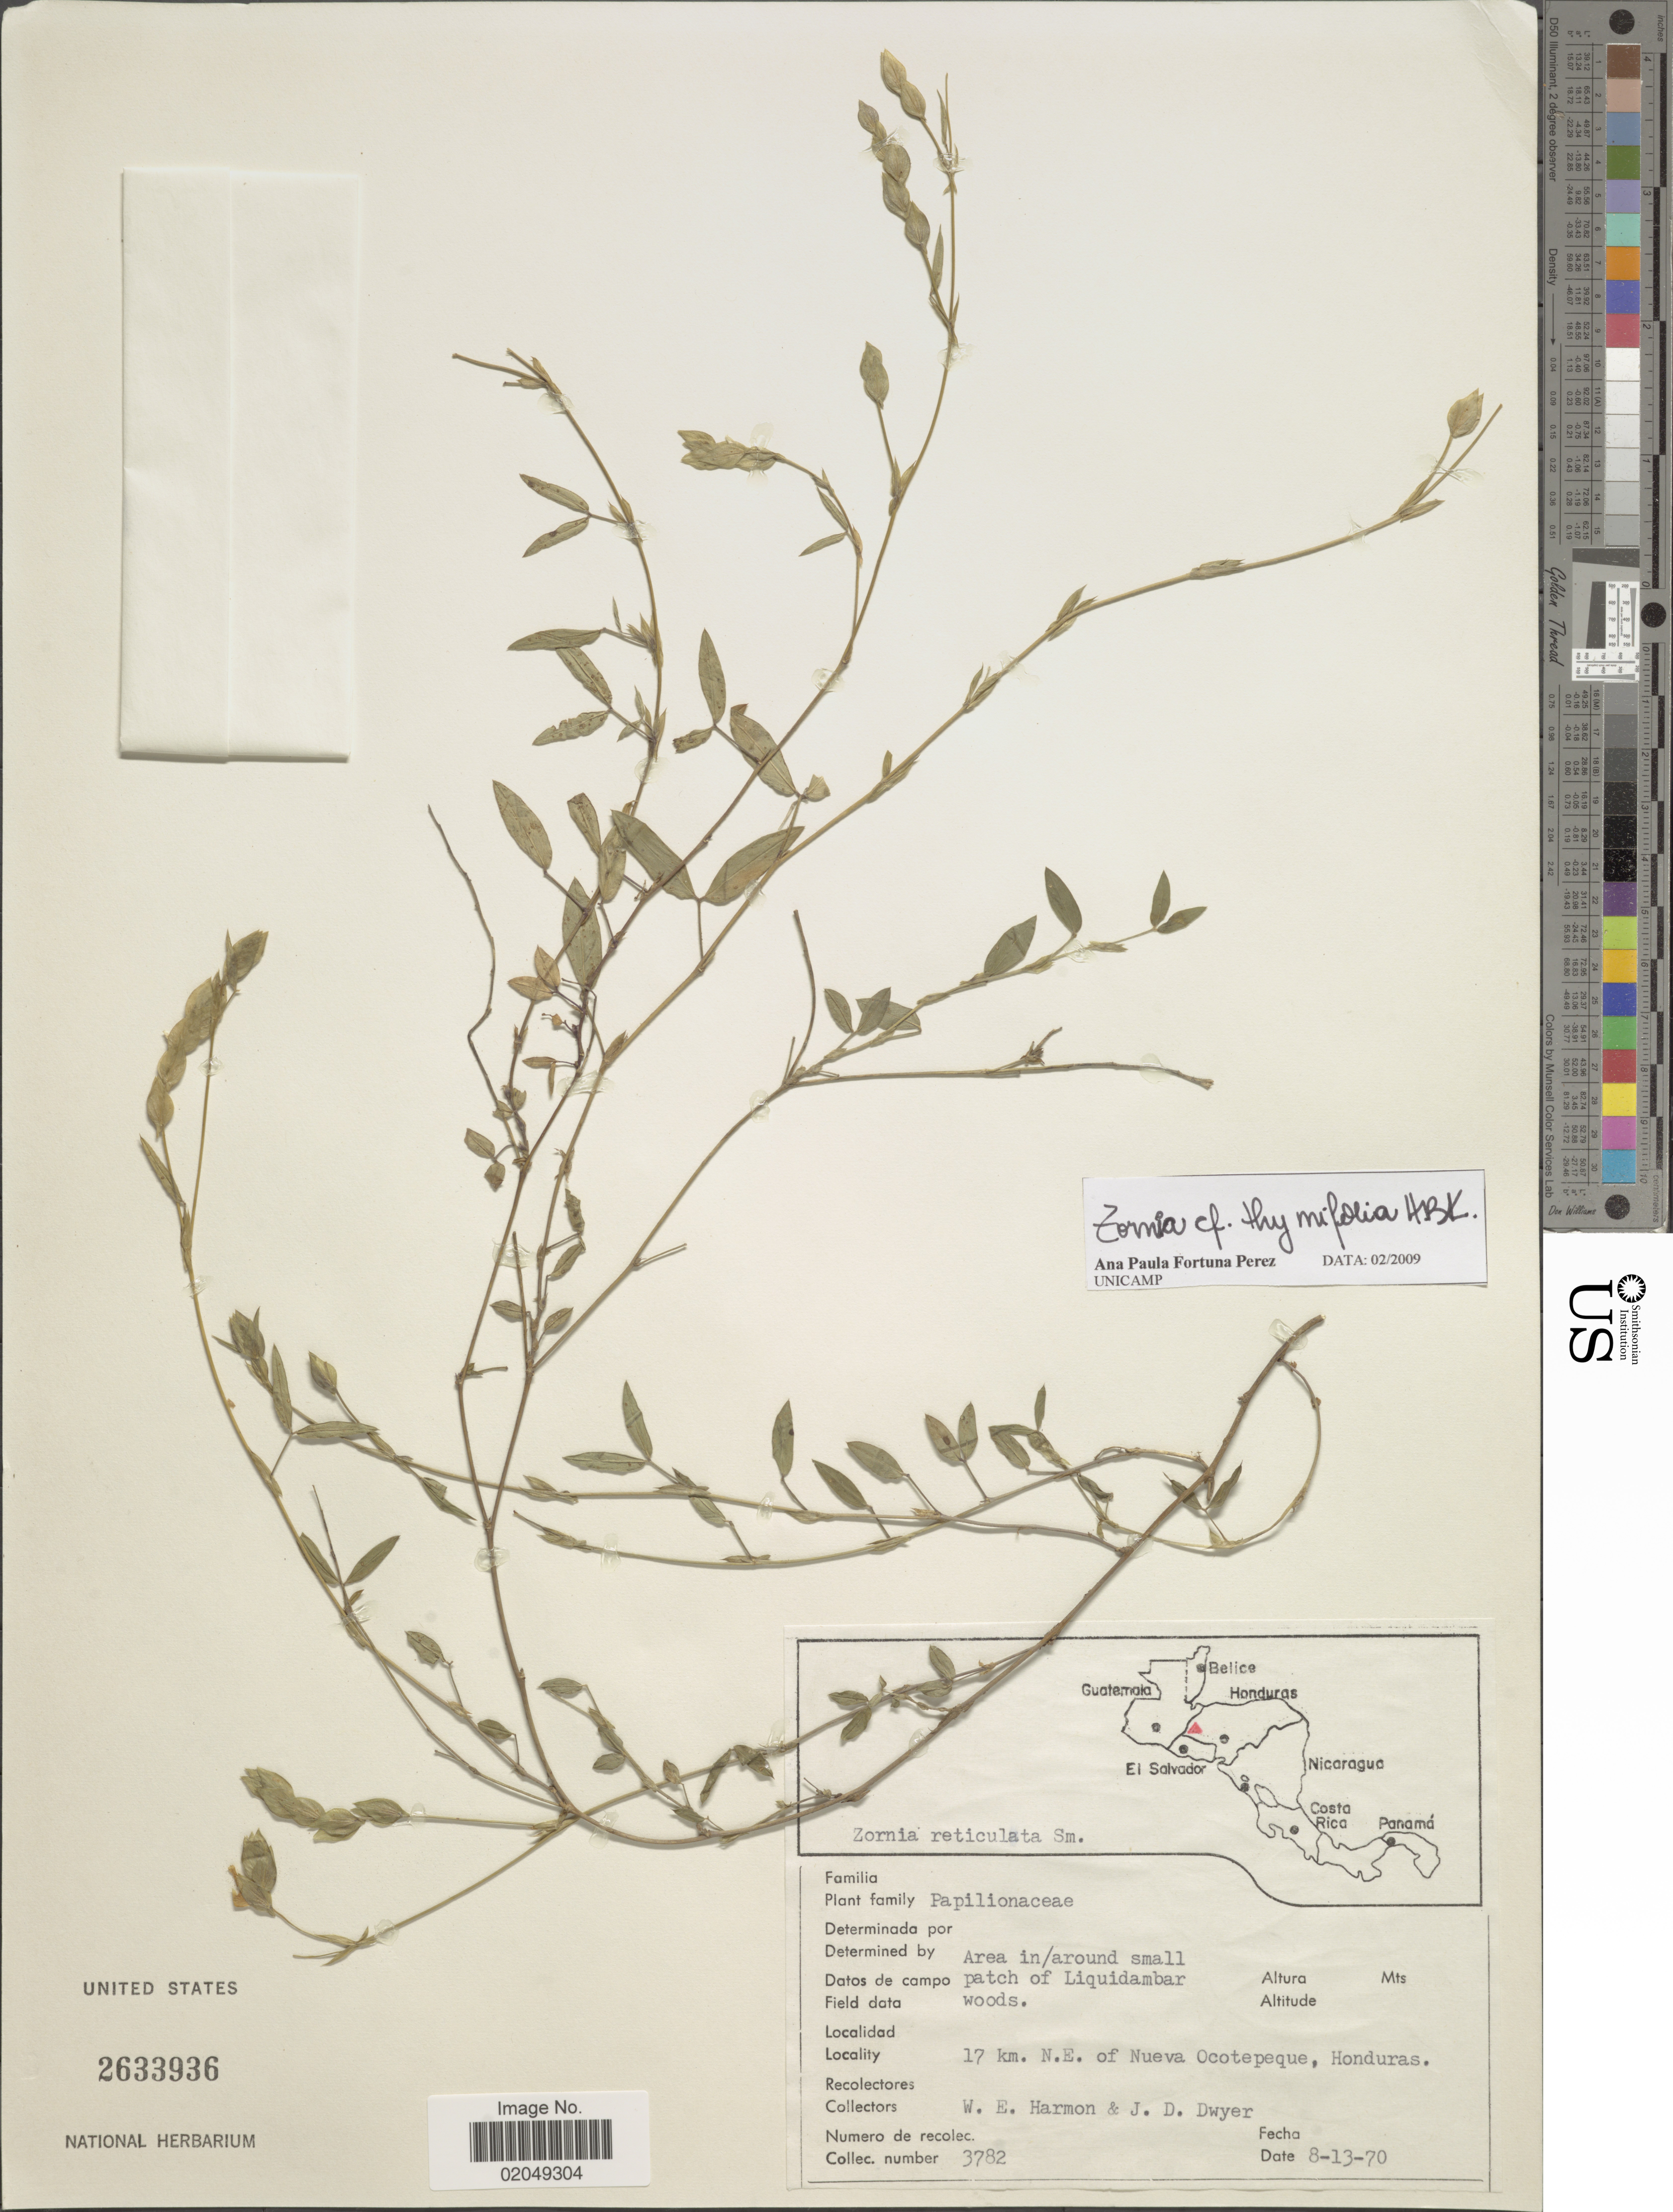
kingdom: Plantae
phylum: Tracheophyta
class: Magnoliopsida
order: Fabales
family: Fabaceae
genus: Zornia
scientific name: Zornia thymifolia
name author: Kunth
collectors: W. E. Harmon & J. D. Dwyer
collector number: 3782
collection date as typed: Transcribed d/m/y: 13/8/70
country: Honduras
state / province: Ocotepeque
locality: Area in/around small patch of Liquidambar woods, 17 km. N.E. of Nueva Ocotepeque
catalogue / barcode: US 2633936